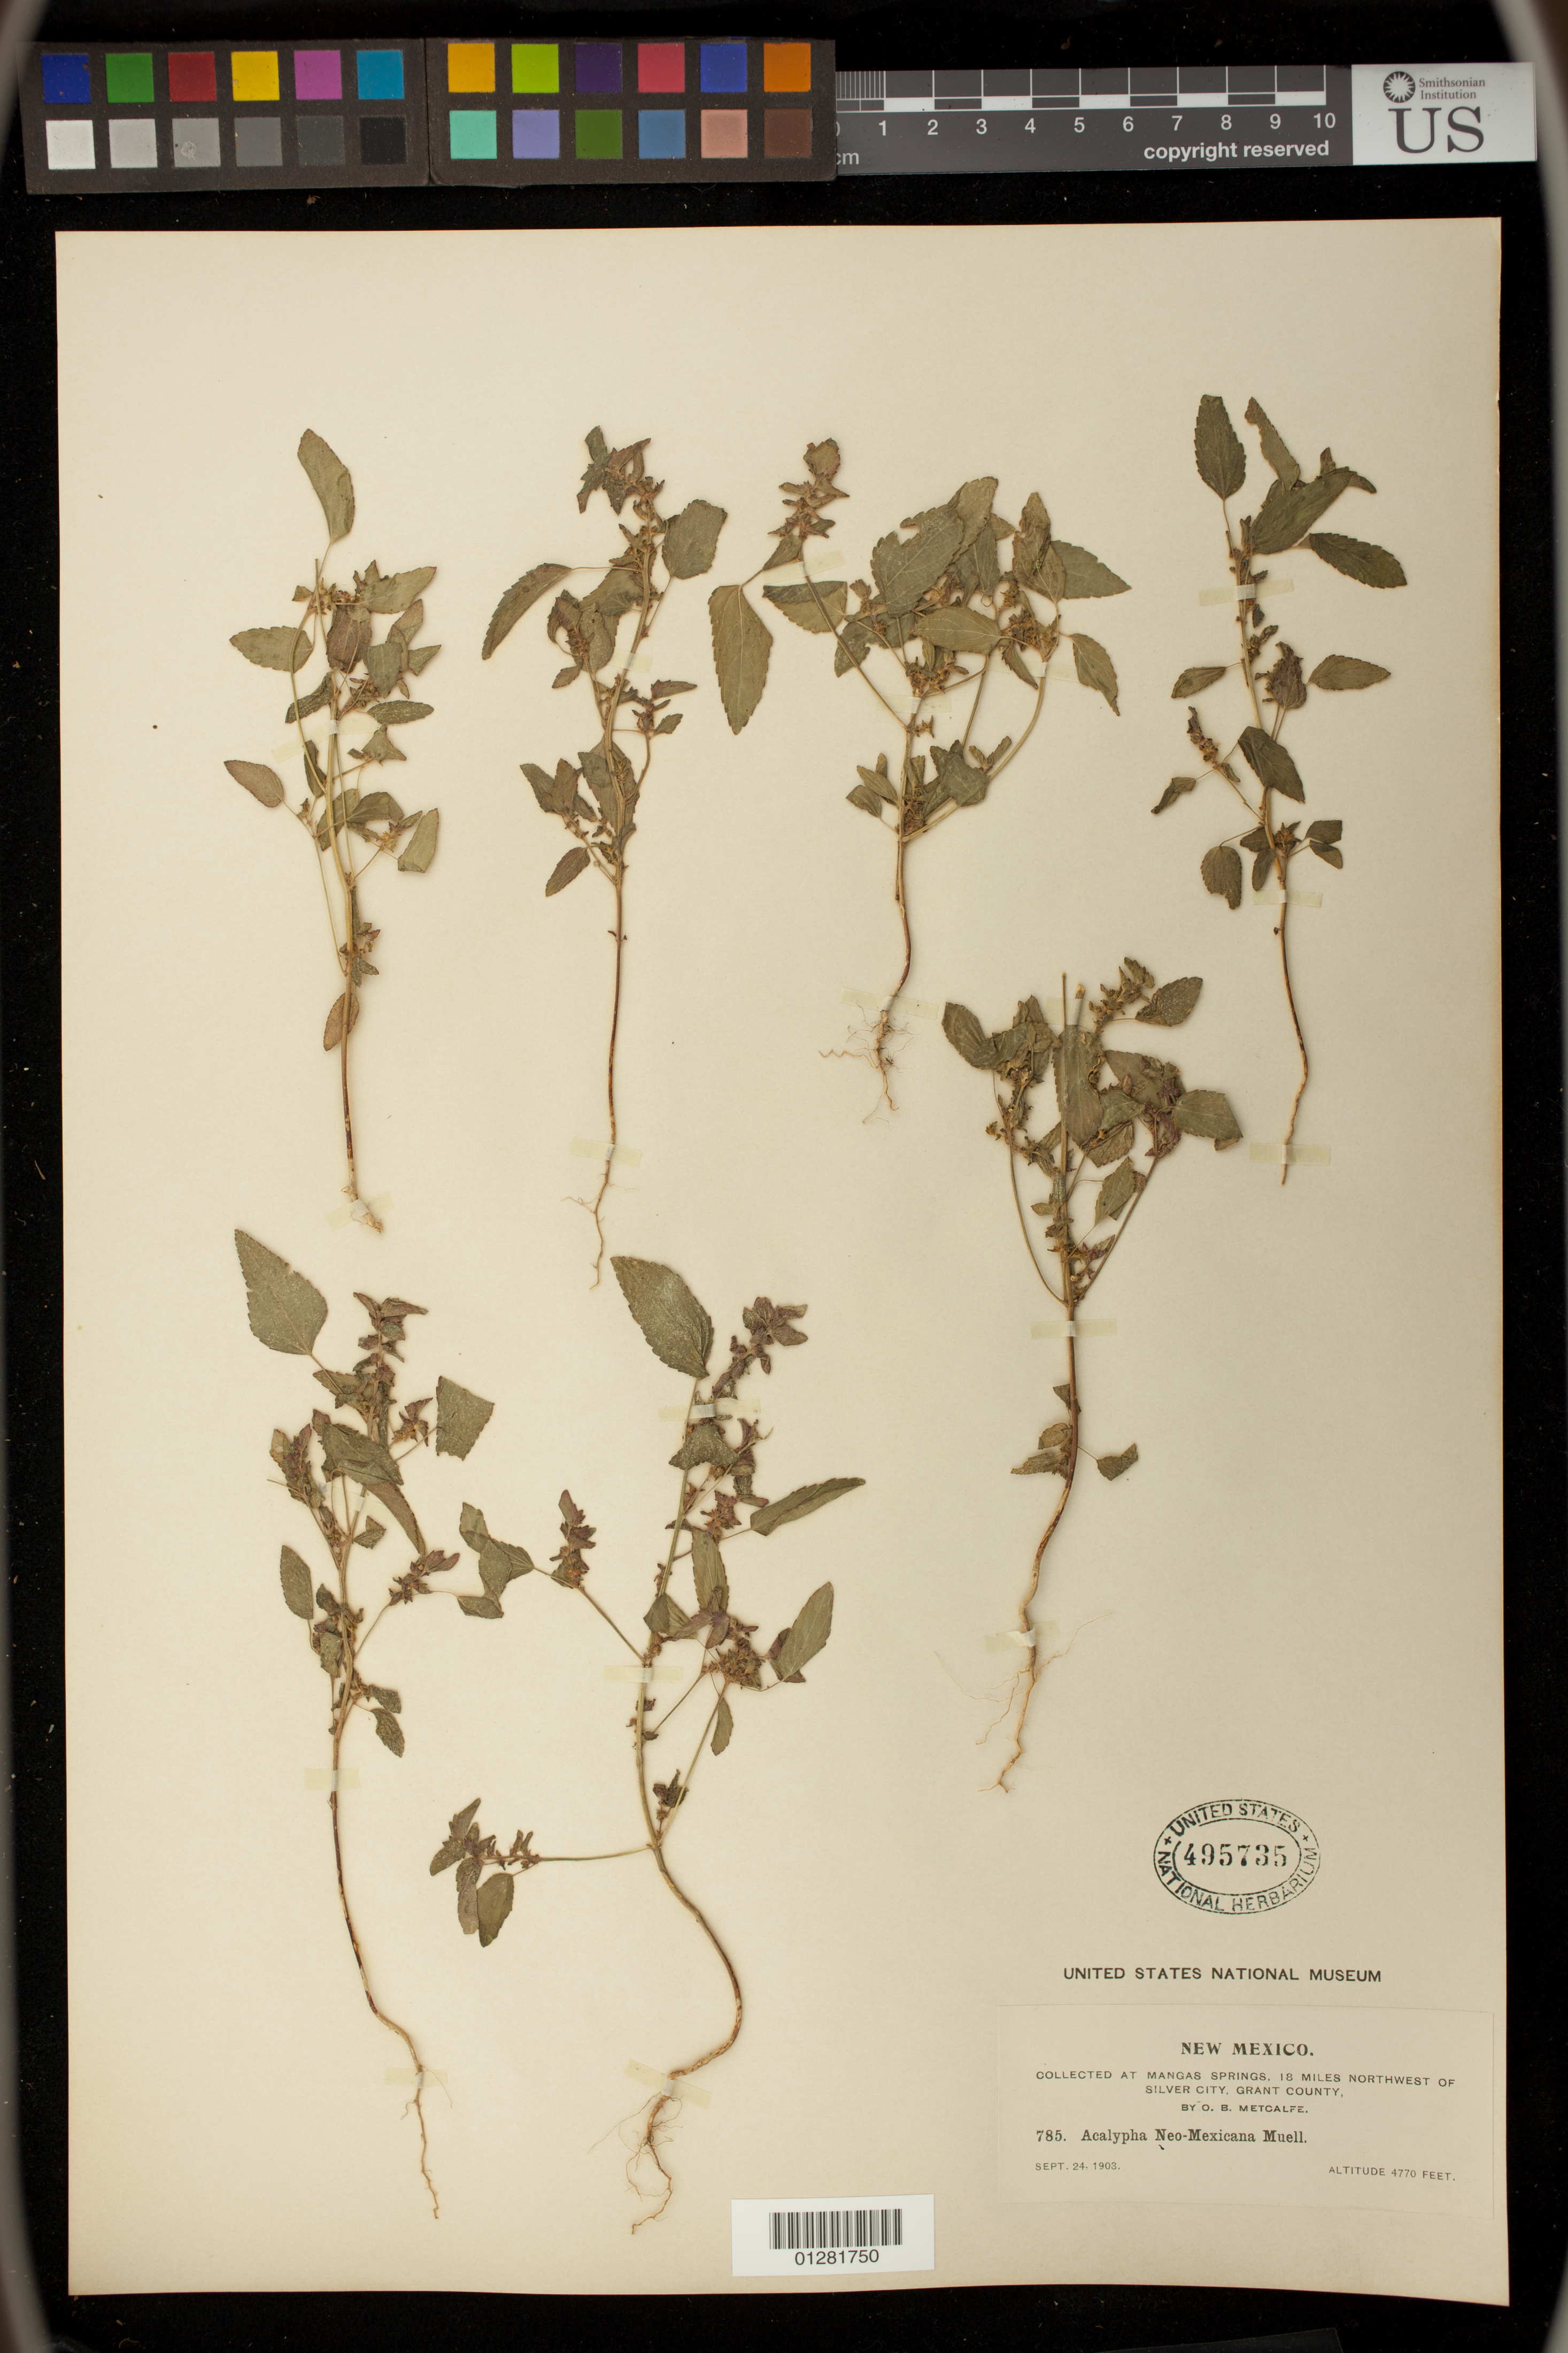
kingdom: Plantae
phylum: Tracheophyta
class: Magnoliopsida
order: Malpighiales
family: Euphorbiaceae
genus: Acalypha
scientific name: Acalypha neomexicana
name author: Müll. Arg.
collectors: O. B. Metcalfe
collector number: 785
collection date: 1903-09-24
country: United States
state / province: New Mexico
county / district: Grant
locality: Mangas Springs, 18 miles northwest of Silver City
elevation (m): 1454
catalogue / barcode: US 495735